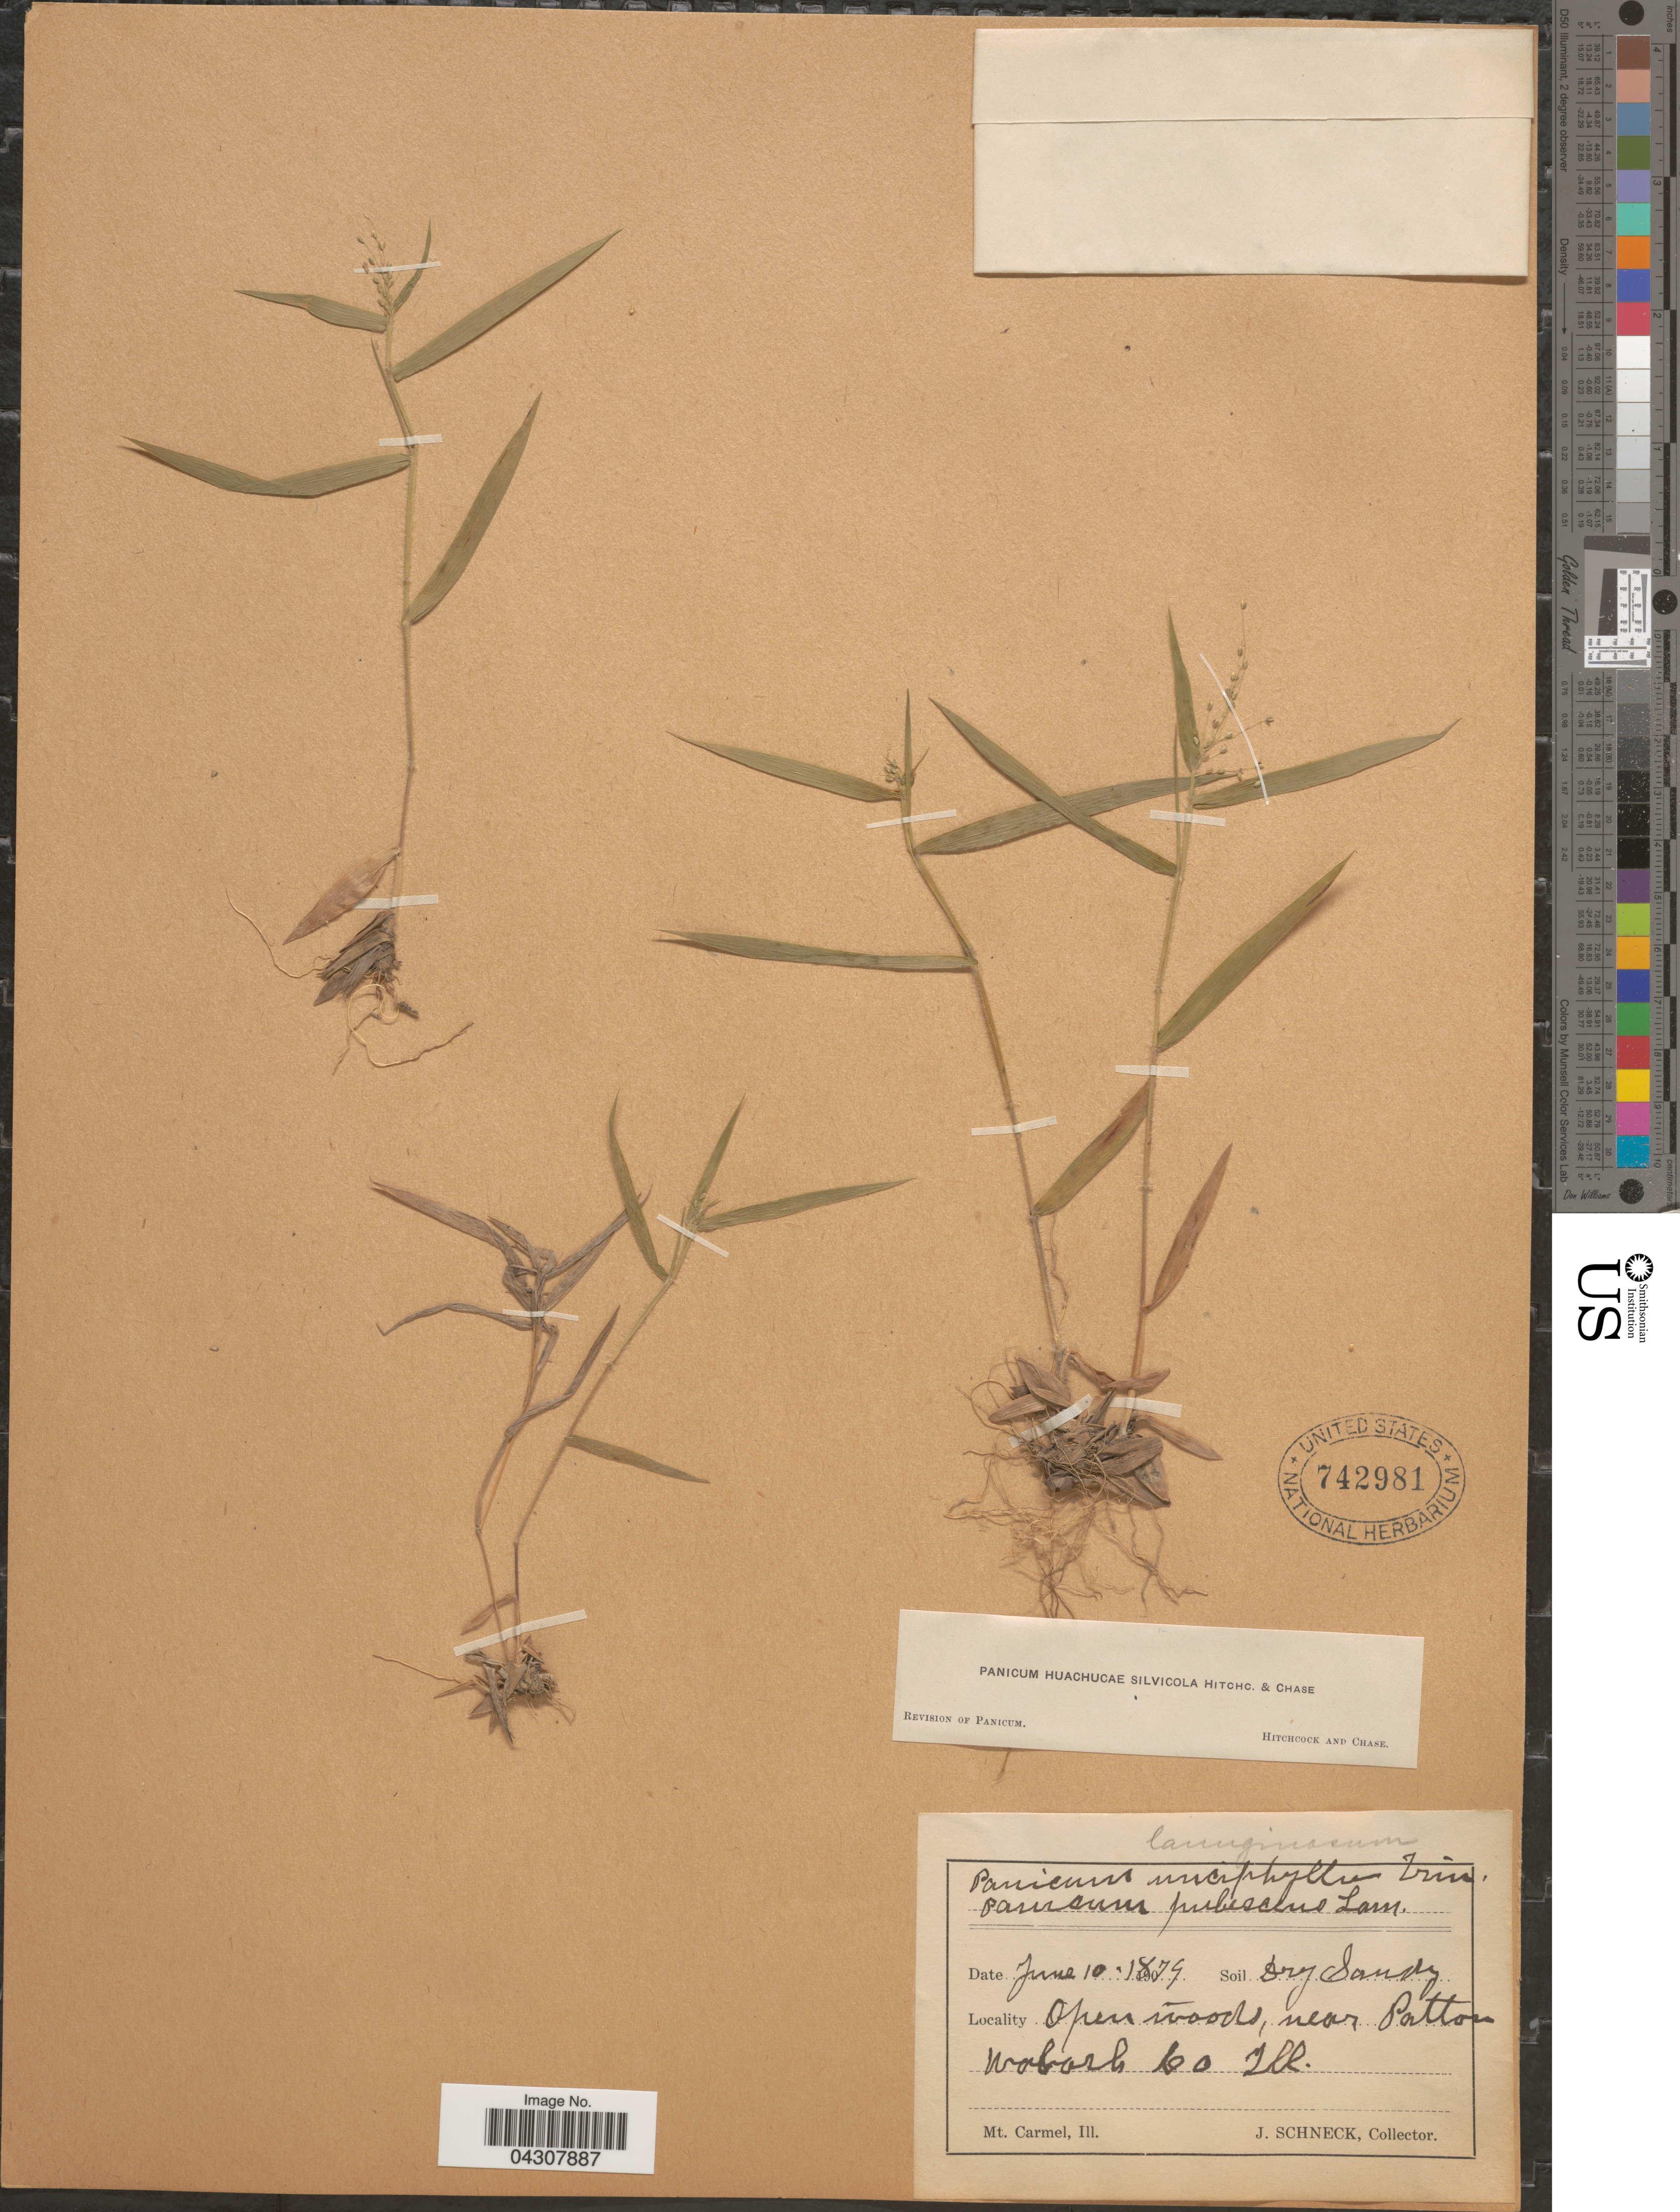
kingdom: Plantae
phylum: Tracheophyta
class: Liliopsida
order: Poales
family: Poaceae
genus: Dichanthelium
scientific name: Dichanthelium acuminatum var. acuminatum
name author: (Sw.) Gould & C.A. Clark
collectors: J. Schneck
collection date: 1879-06-10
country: United States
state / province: Illinois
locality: Open woods, near Patton Wabash Co.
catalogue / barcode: US 742981